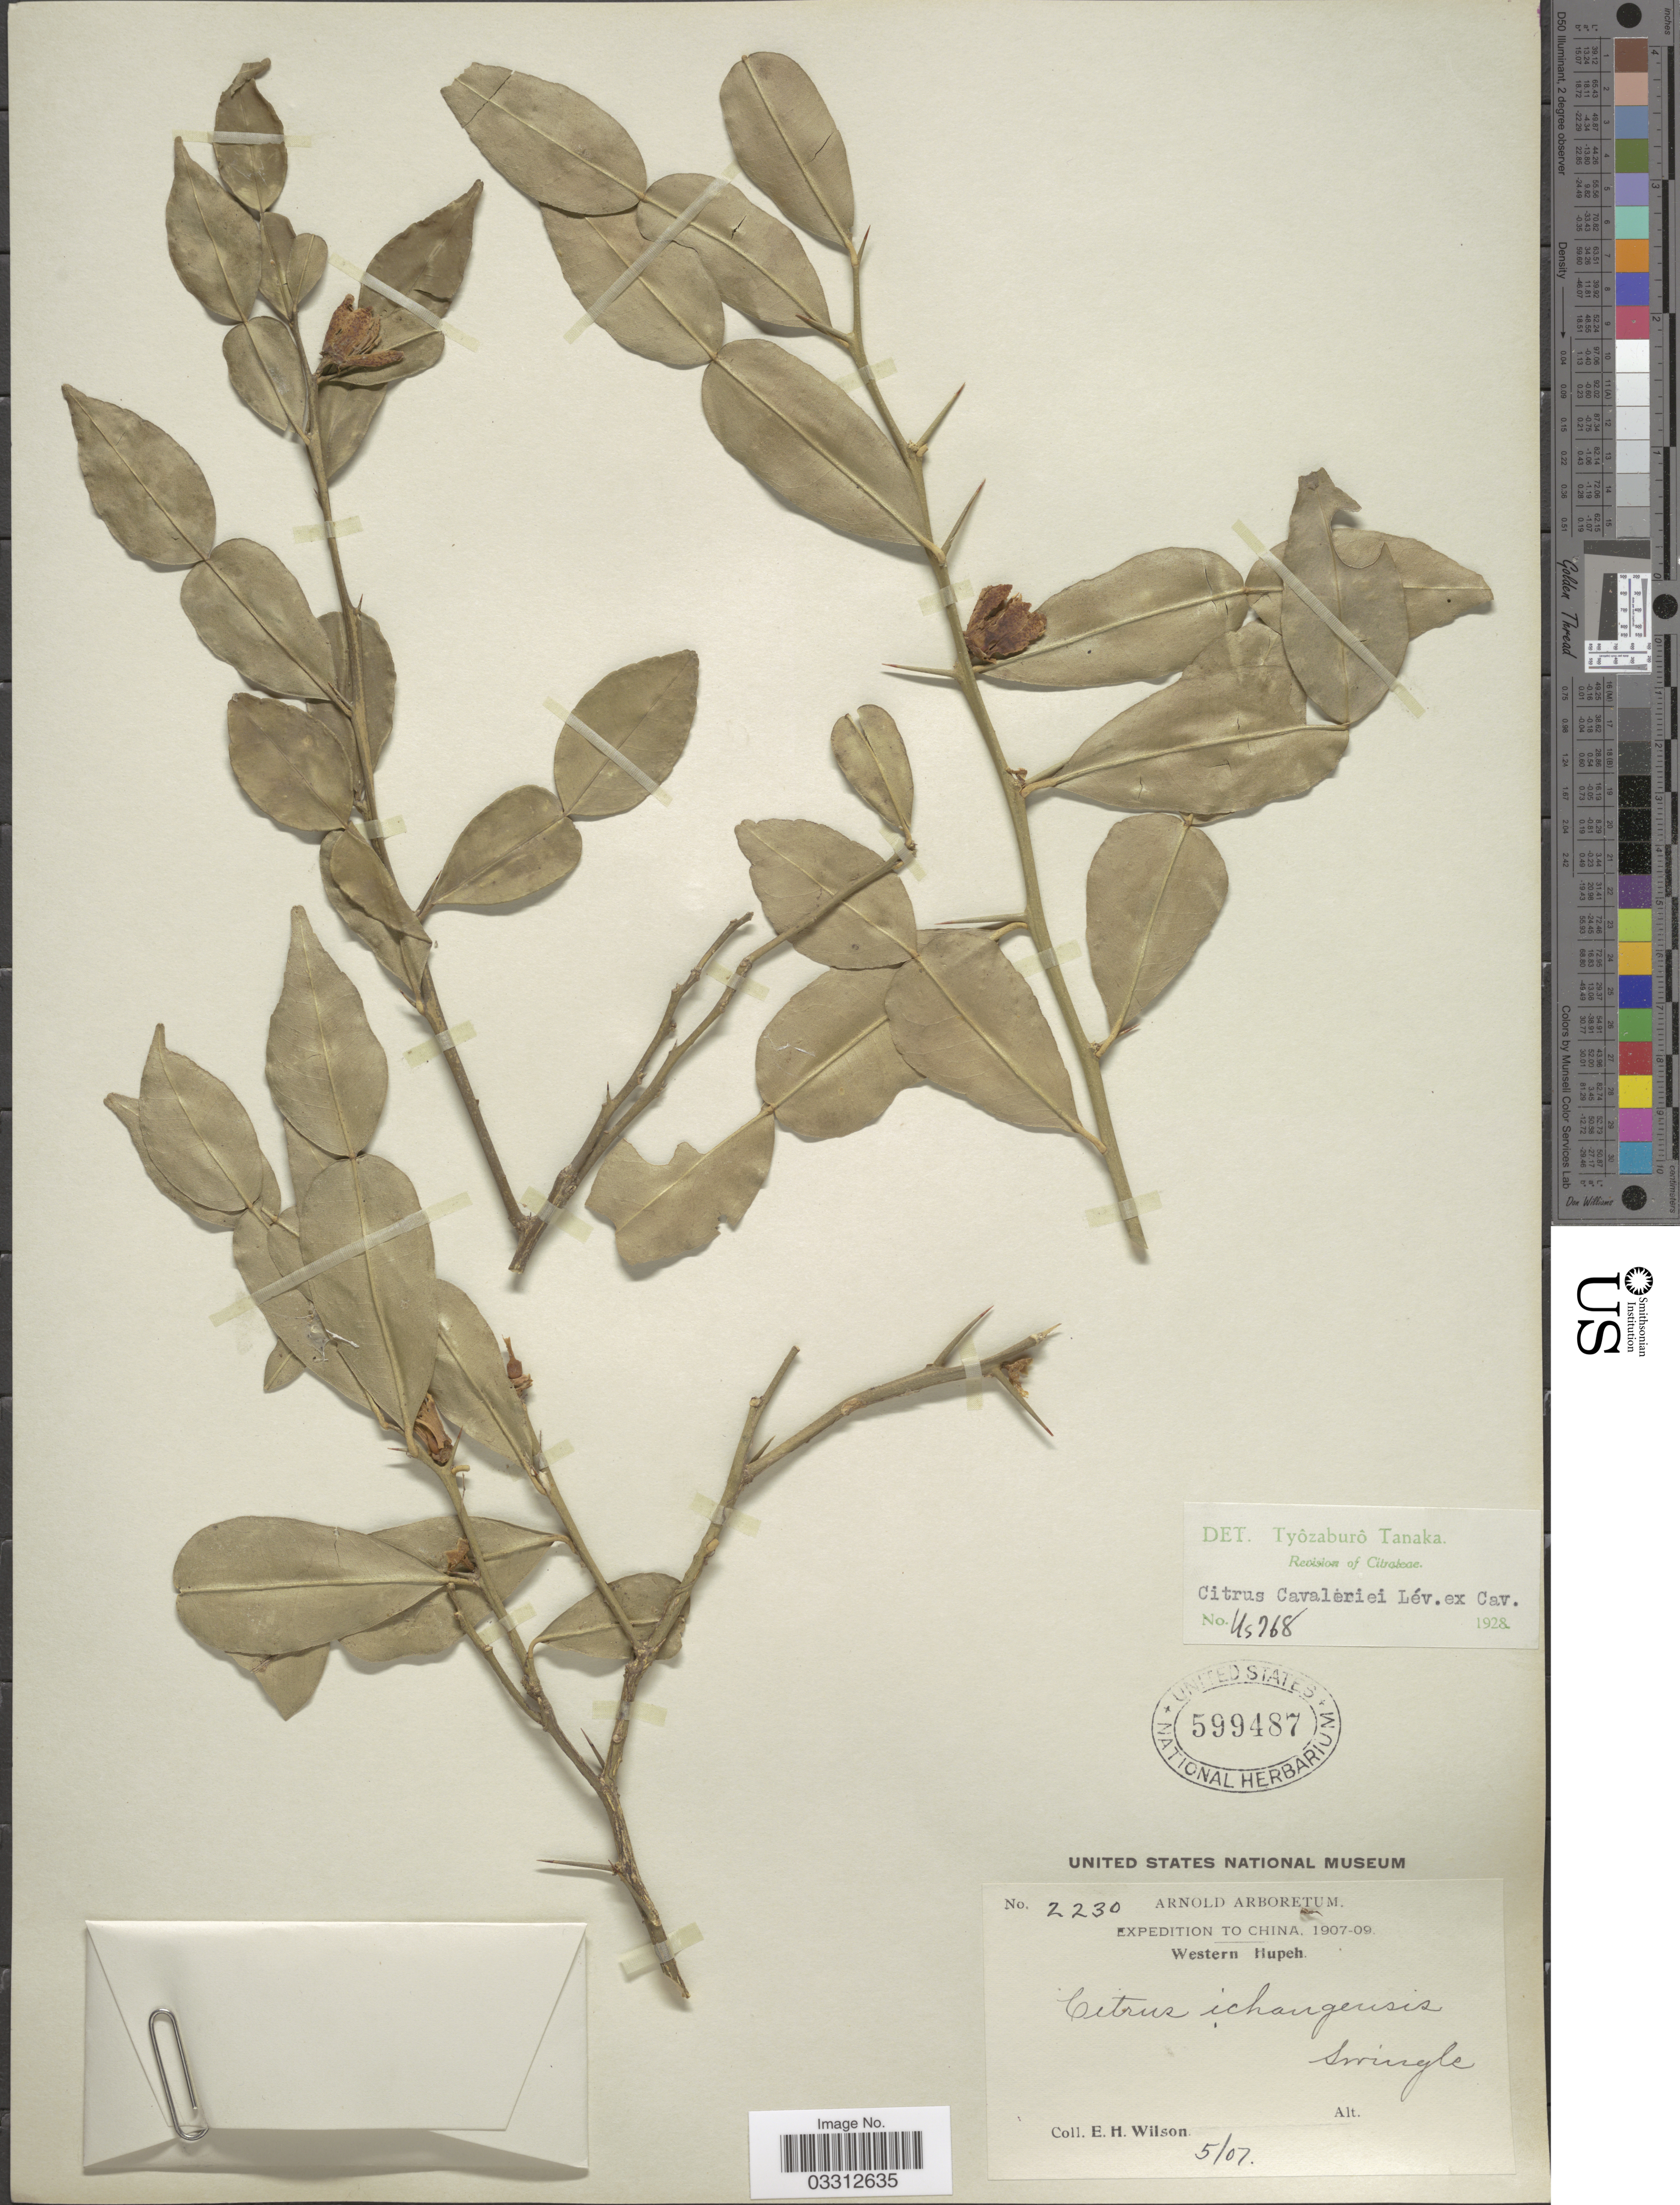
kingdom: Plantae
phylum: Tracheophyta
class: Magnoliopsida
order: Sapindales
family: Rutaceae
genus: Citrus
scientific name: Citrus cavaleriei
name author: H. Lév. ex Cavalerie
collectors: E. Wilson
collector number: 2230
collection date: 1907-05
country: China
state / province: Hubei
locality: Western Hupeh.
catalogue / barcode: US 599487